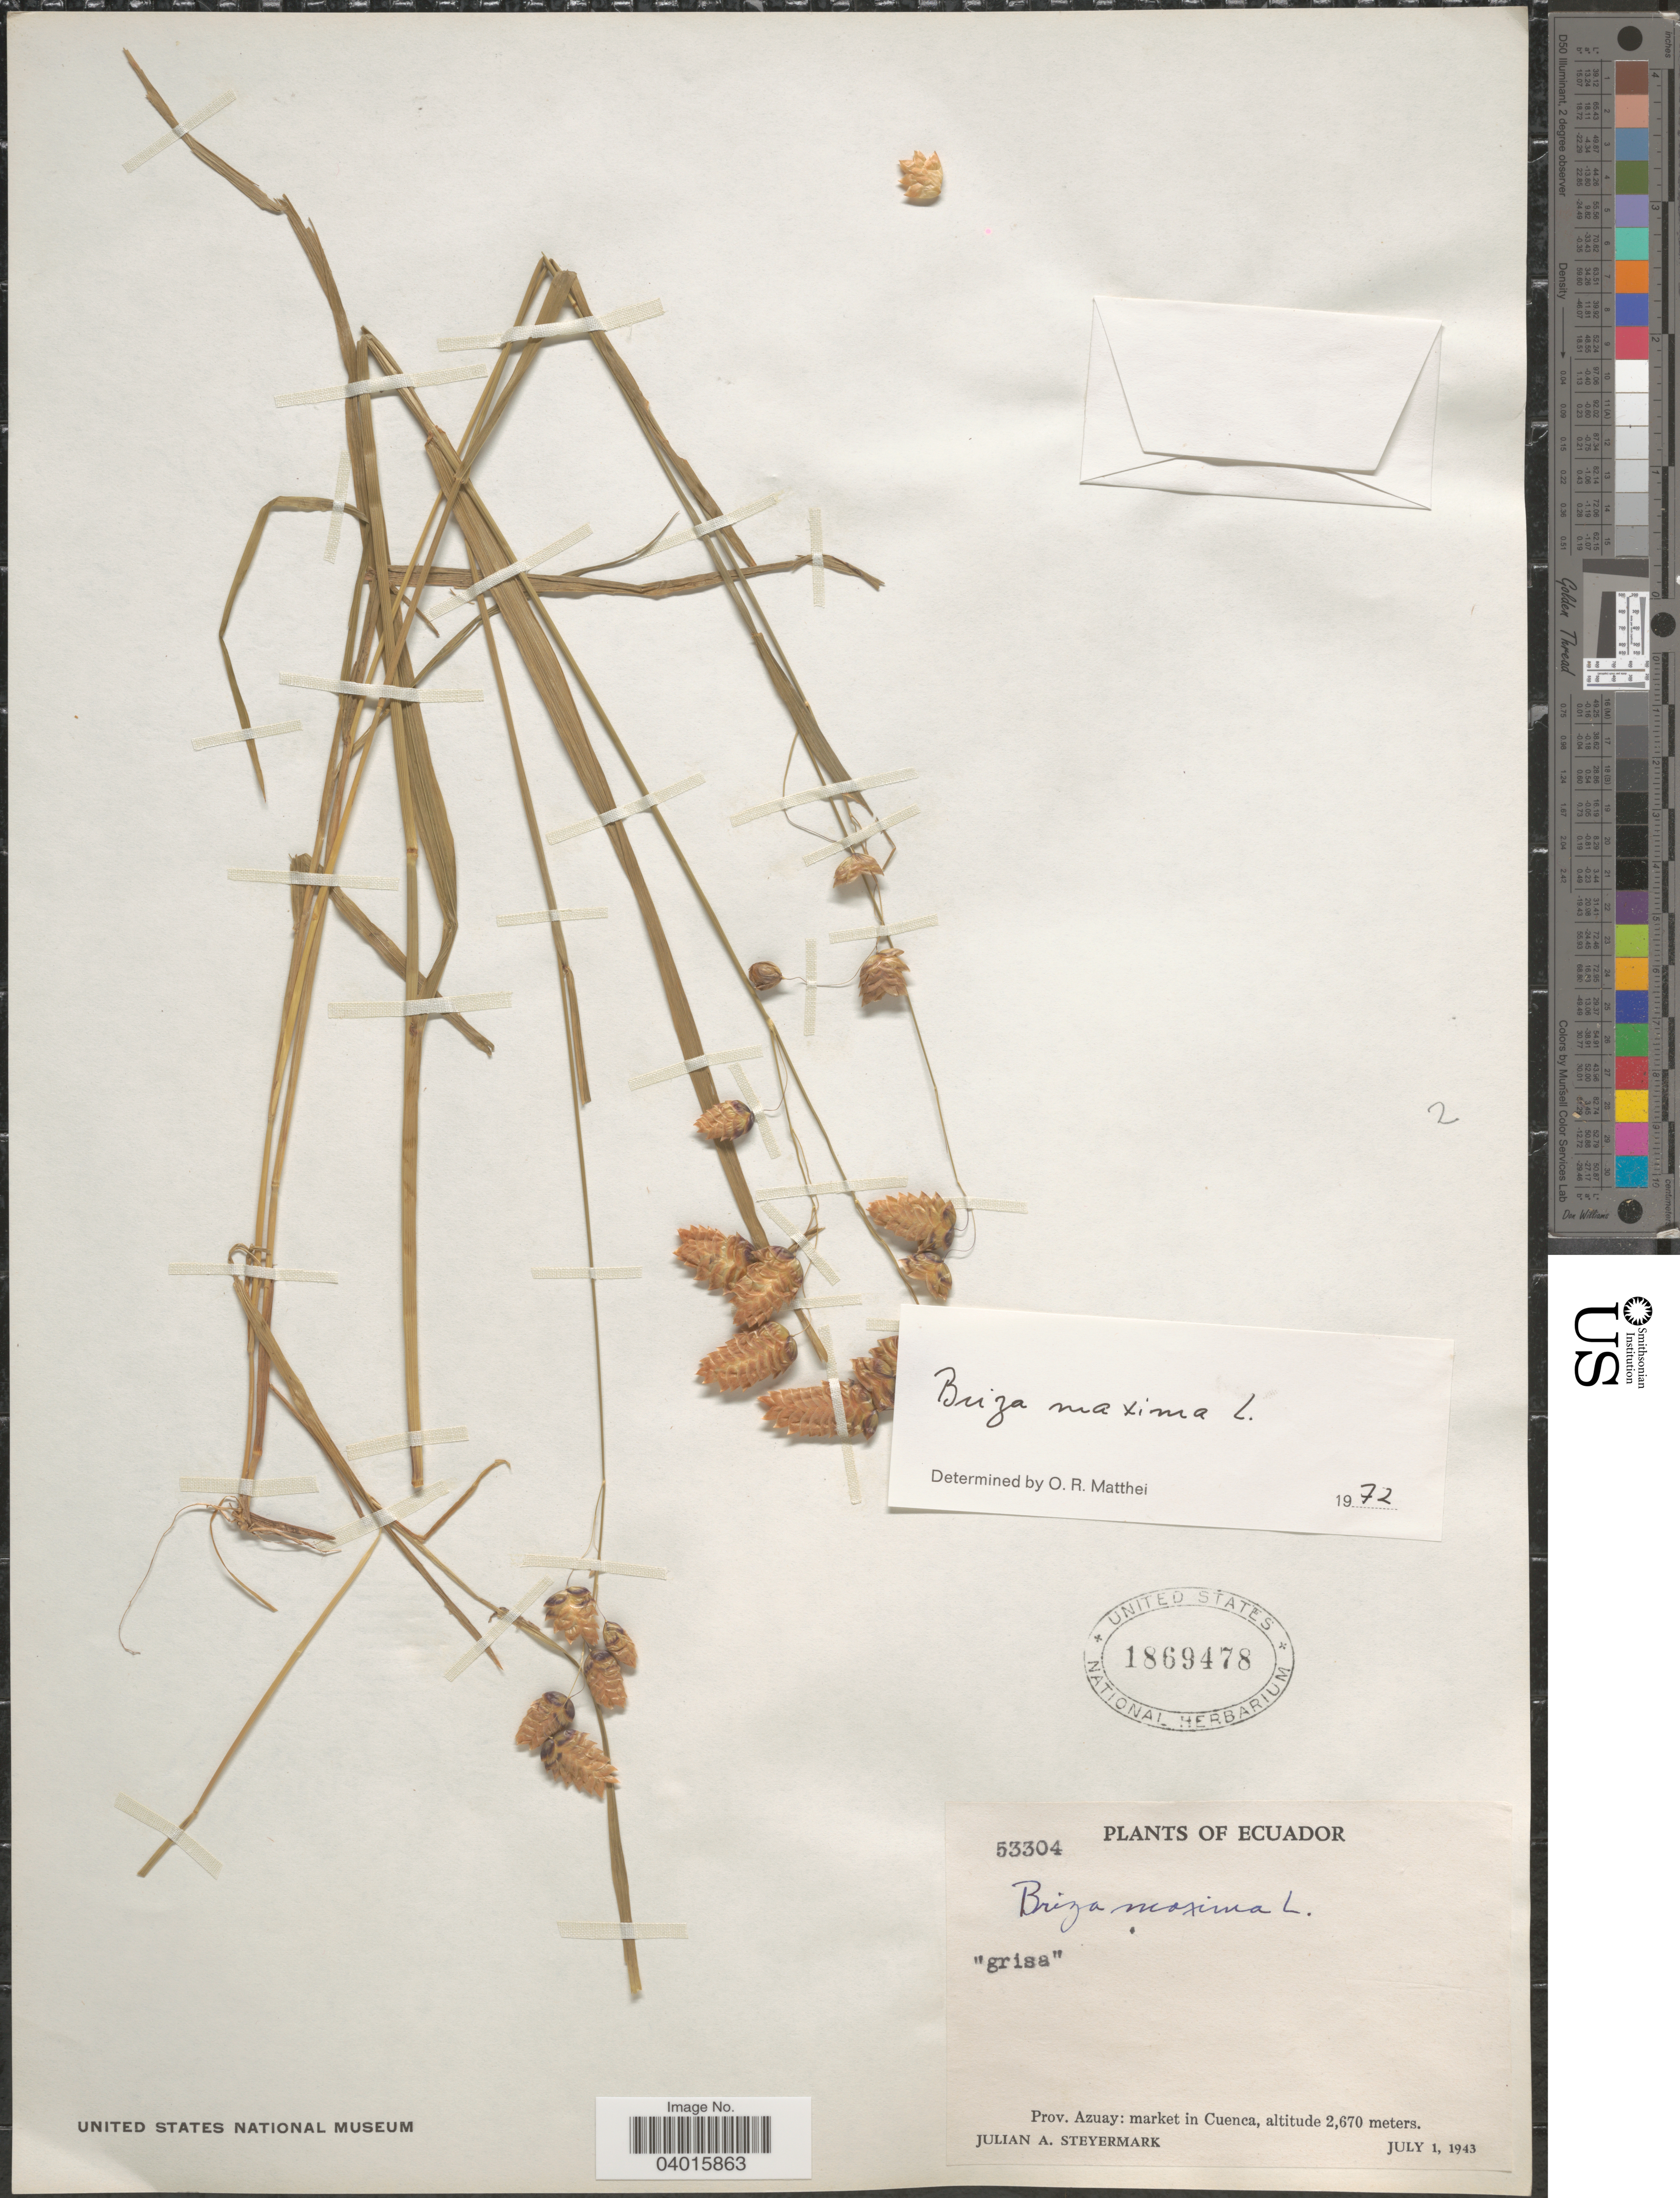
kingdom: Plantae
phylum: Tracheophyta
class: Liliopsida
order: Poales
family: Poaceae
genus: Briza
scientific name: Briza maxima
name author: L.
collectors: J. Steyermark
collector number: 53304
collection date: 1943-07-01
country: Ecuador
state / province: Azuay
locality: Market in Cuenca.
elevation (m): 2670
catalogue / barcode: US 1869478